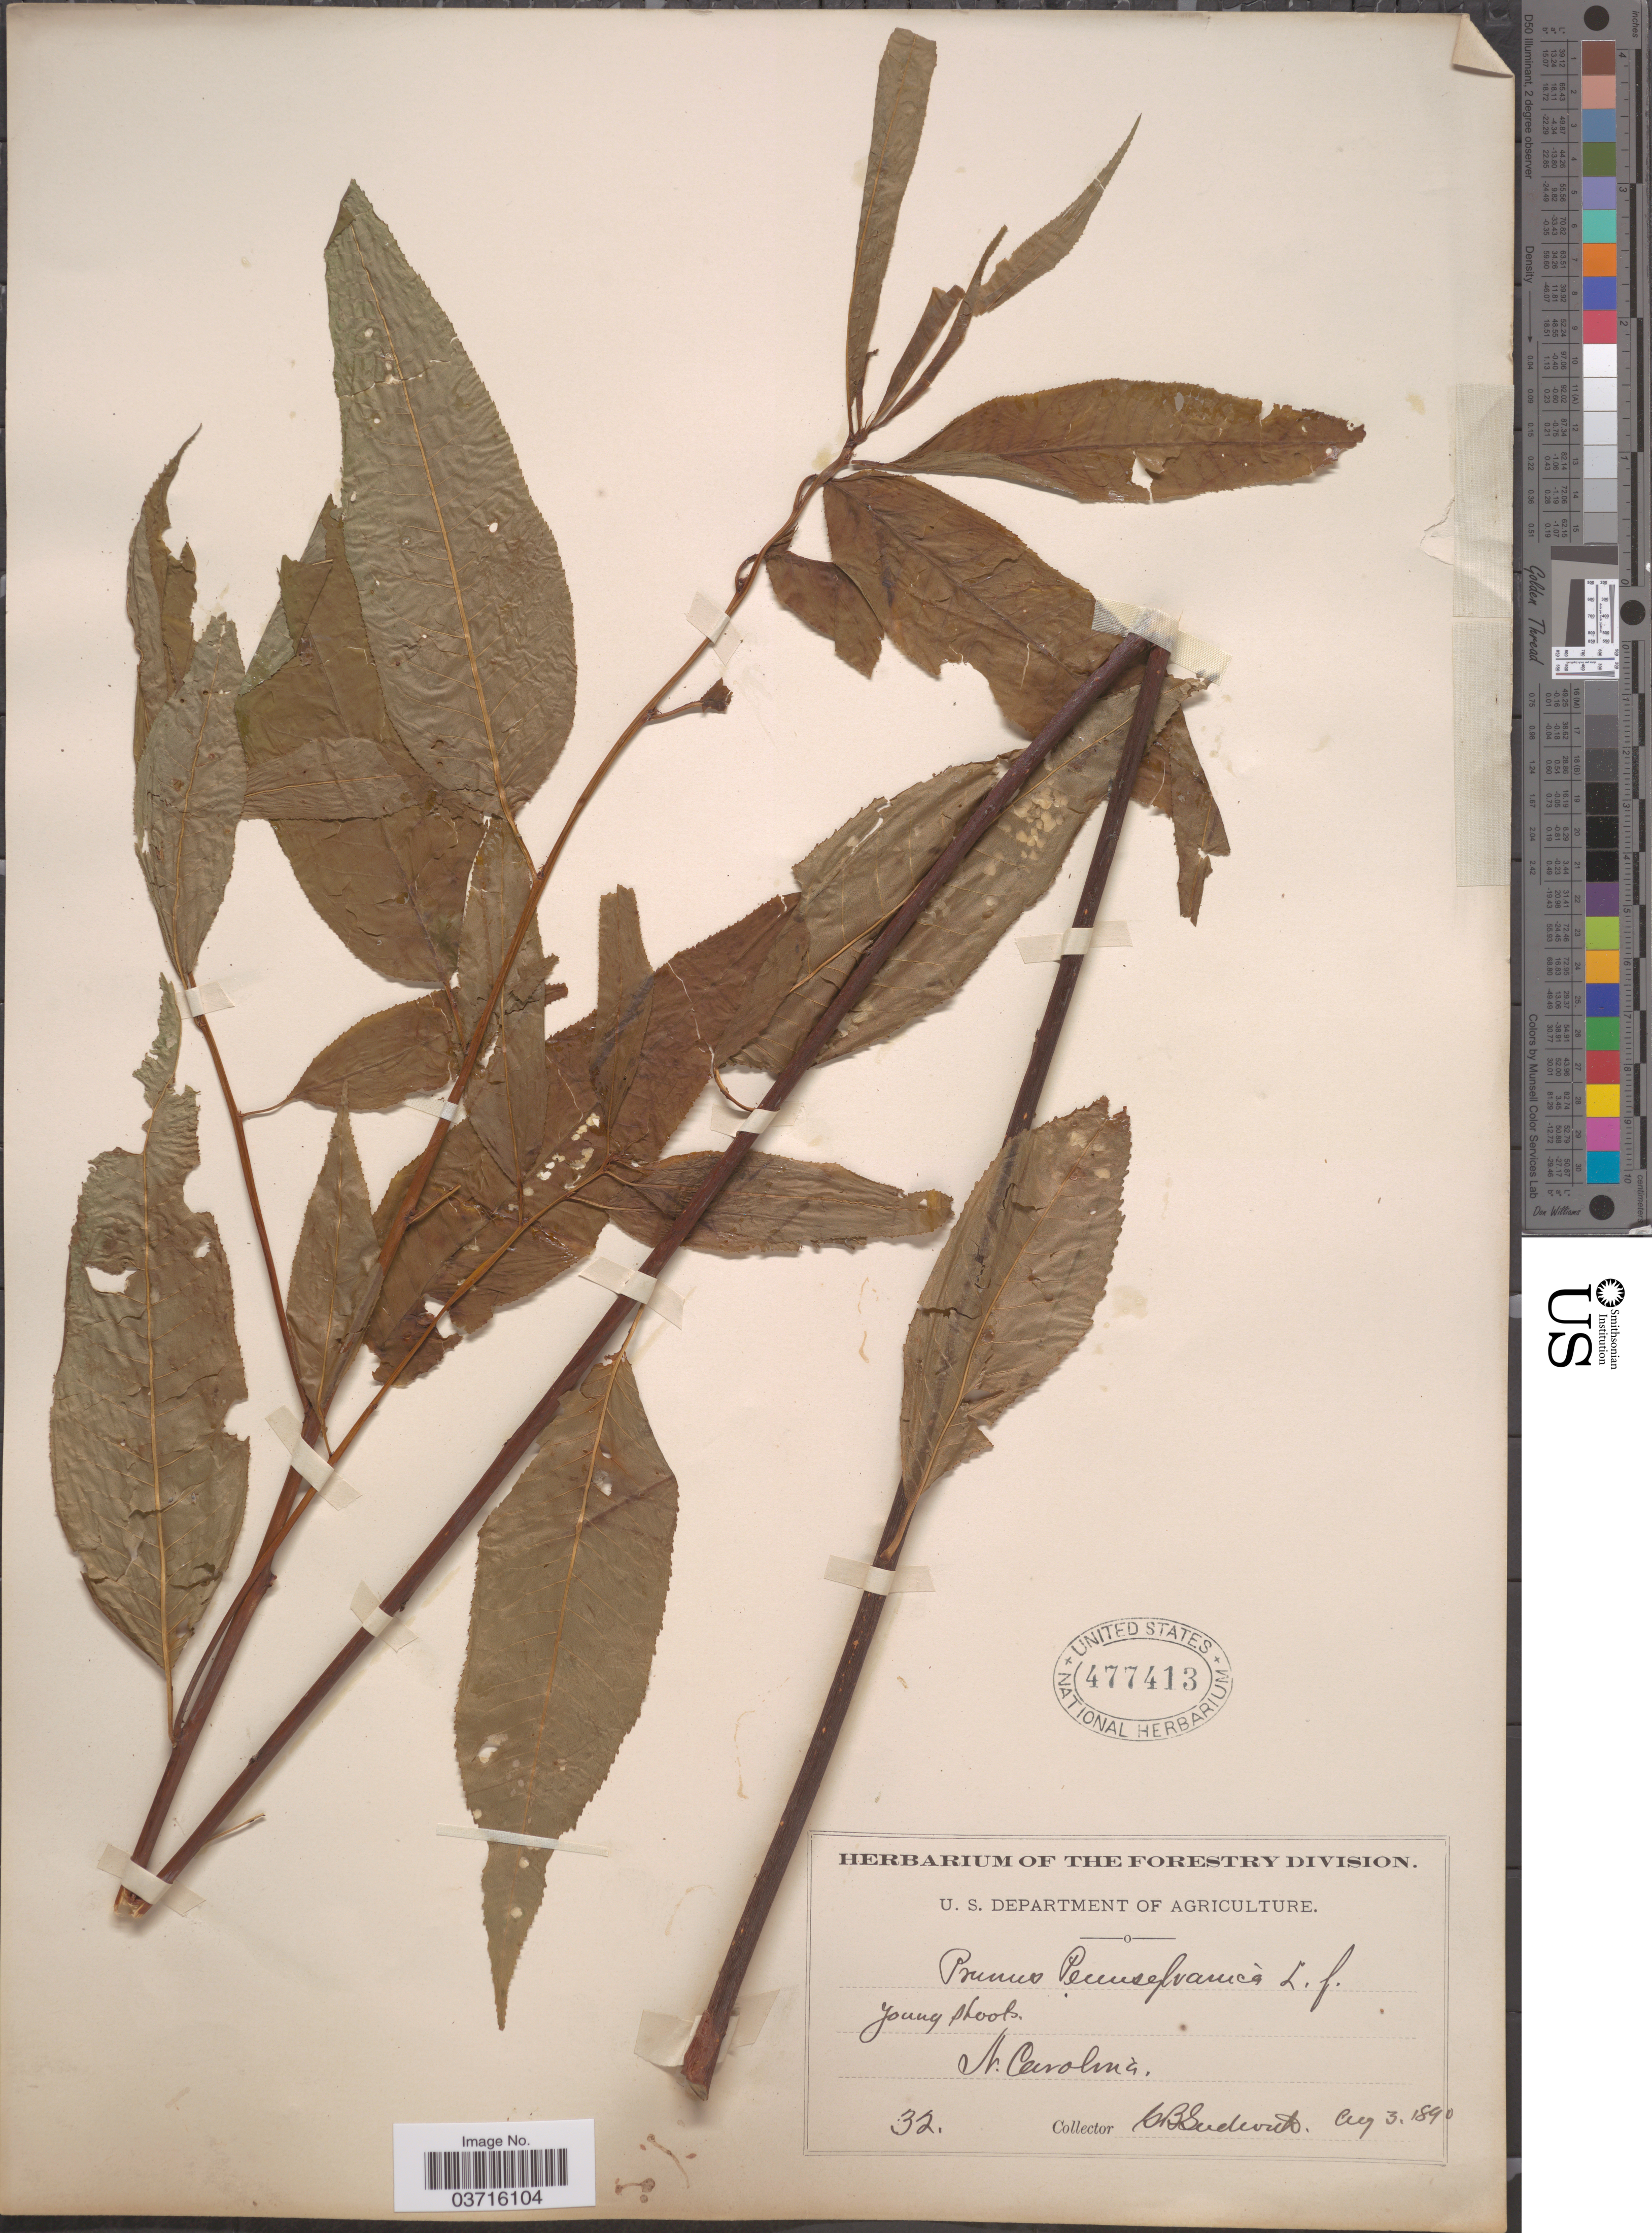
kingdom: Plantae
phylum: Tracheophyta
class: Magnoliopsida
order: Rosales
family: Rosaceae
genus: Prunus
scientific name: Prunus pensylvanica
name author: L. f.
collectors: G. B. Sudworth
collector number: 32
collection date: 1890-08-03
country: United States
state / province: North Carolina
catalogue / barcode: US 477413